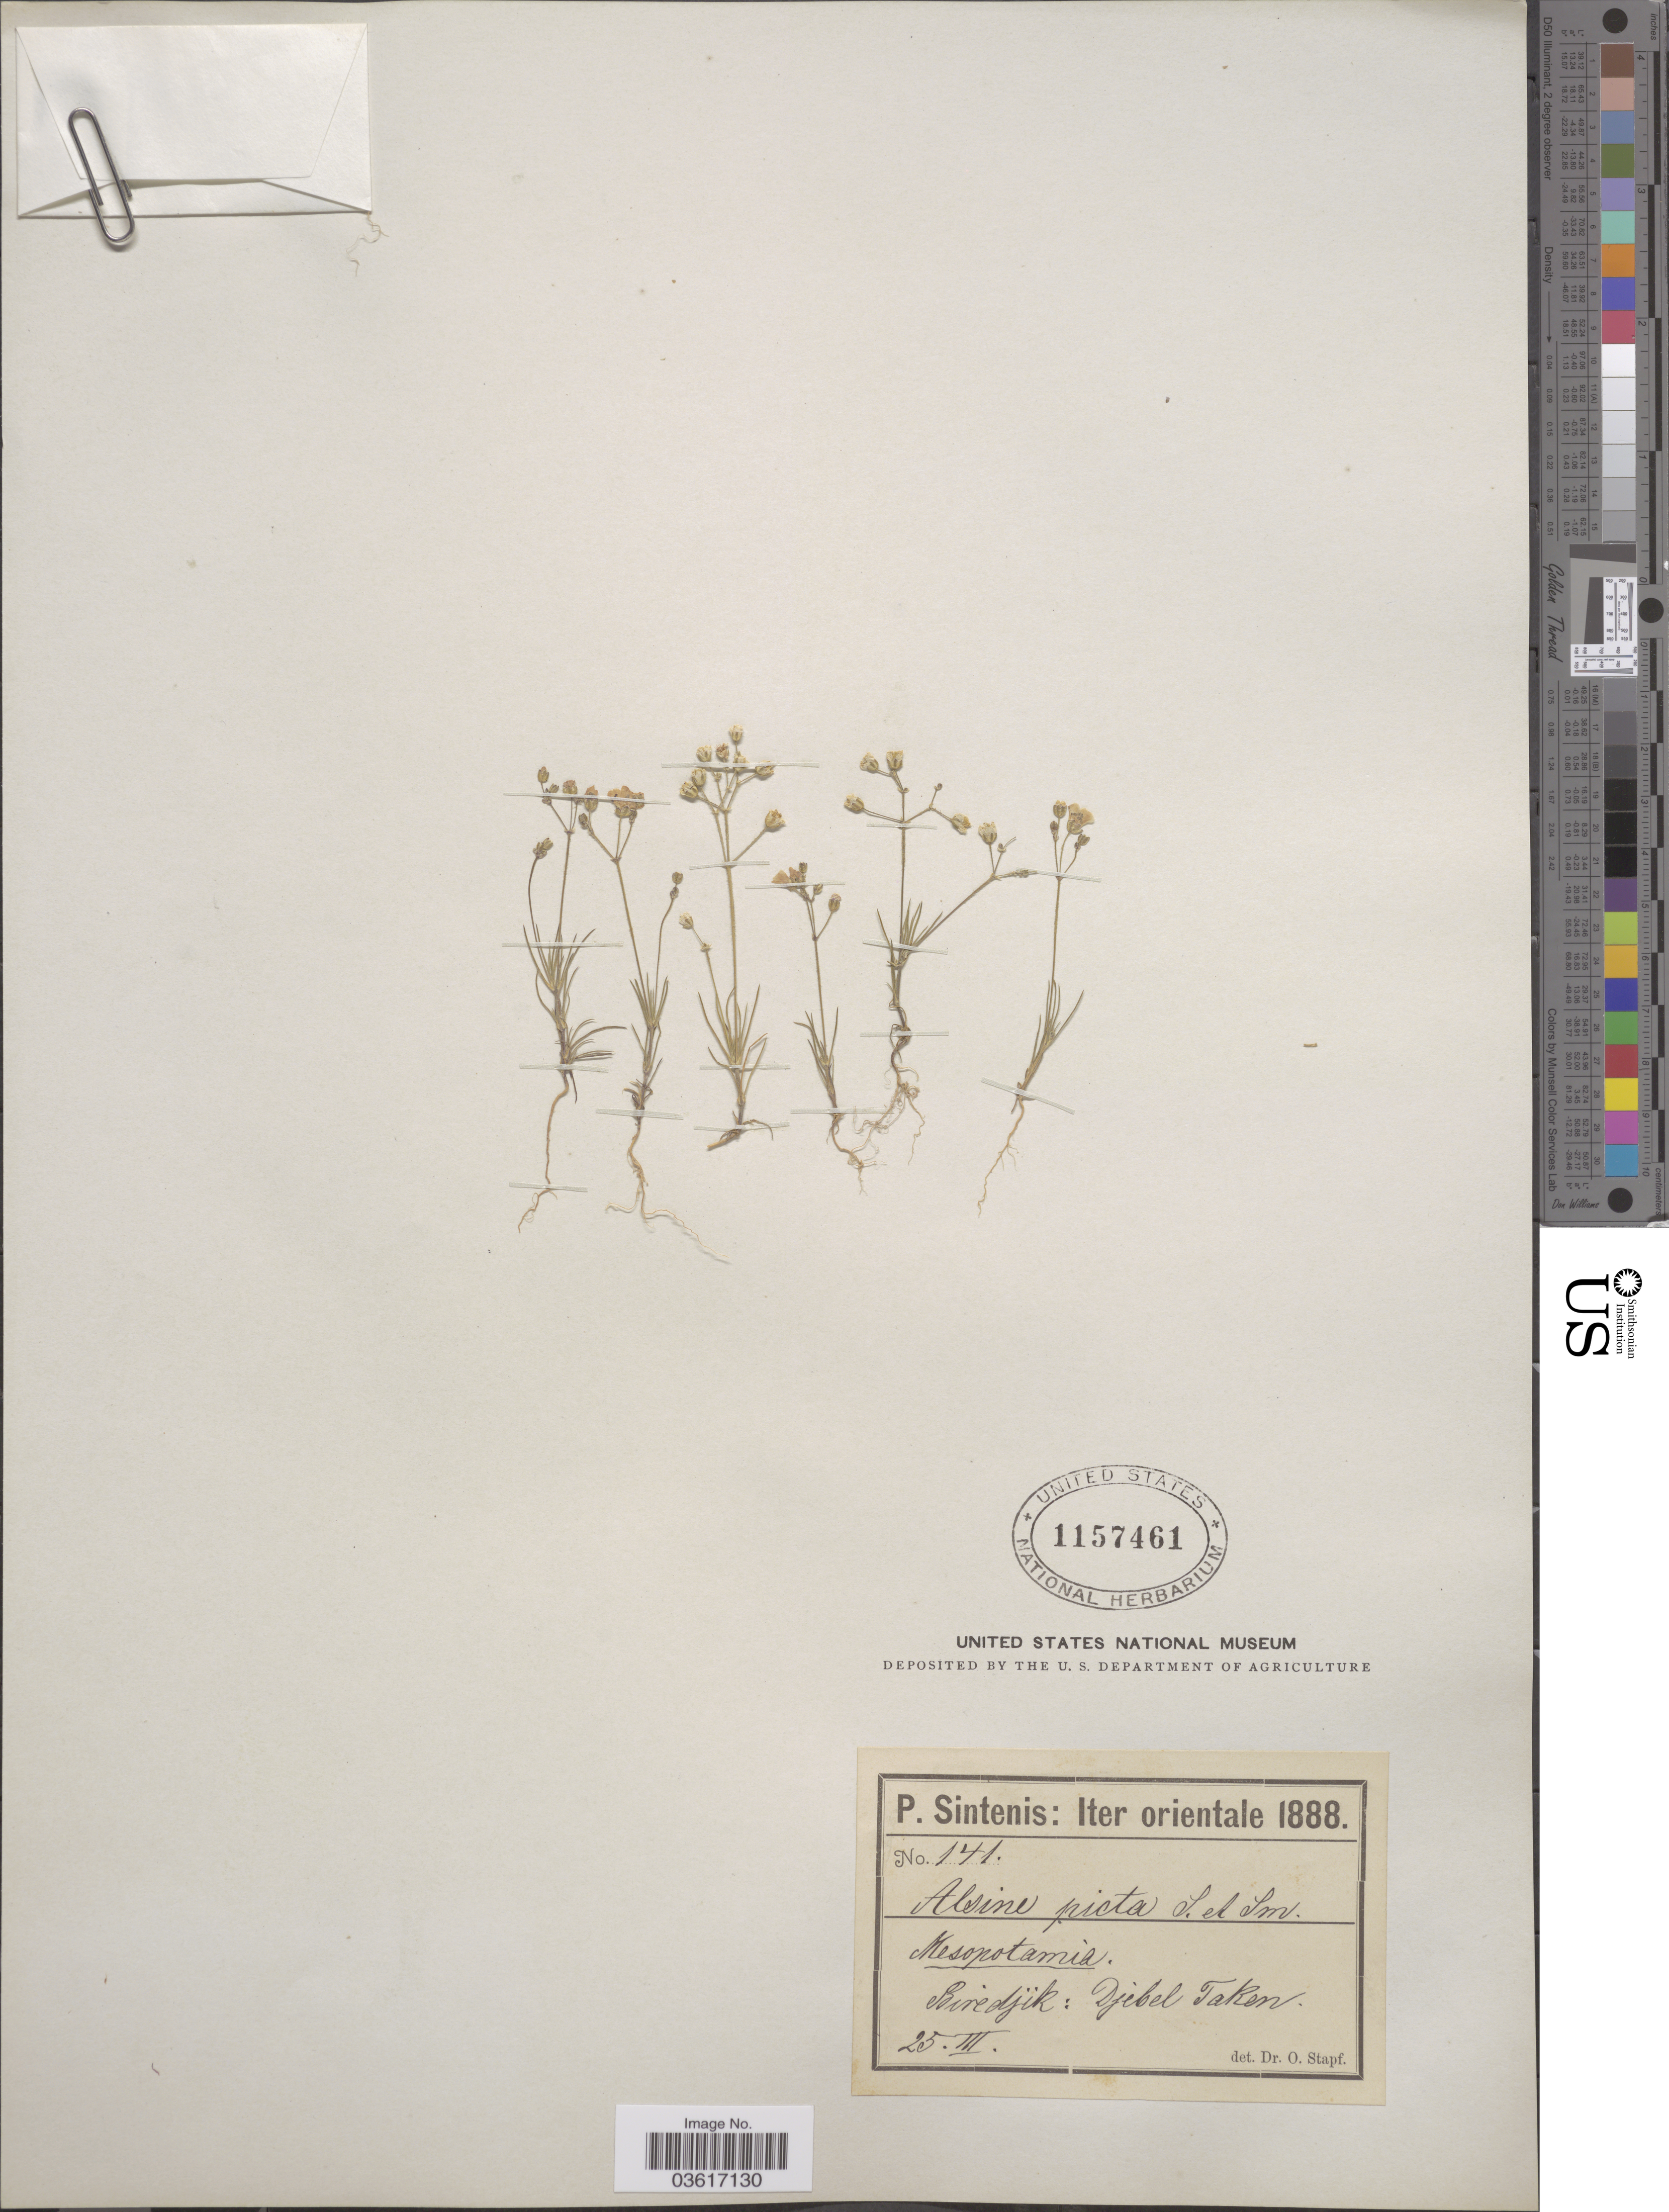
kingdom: Plantae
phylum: Tracheophyta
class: Magnoliopsida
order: Caryophyllales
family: Caryophyllaceae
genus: Minuartia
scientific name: Minuartia picta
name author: (Sm.) Bornm.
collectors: P. Sintenis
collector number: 141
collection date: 1888-03-25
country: Turkey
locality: Iter orientale. Mesopotamia. Biredjik: Djebel Taken.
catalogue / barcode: US 1157461